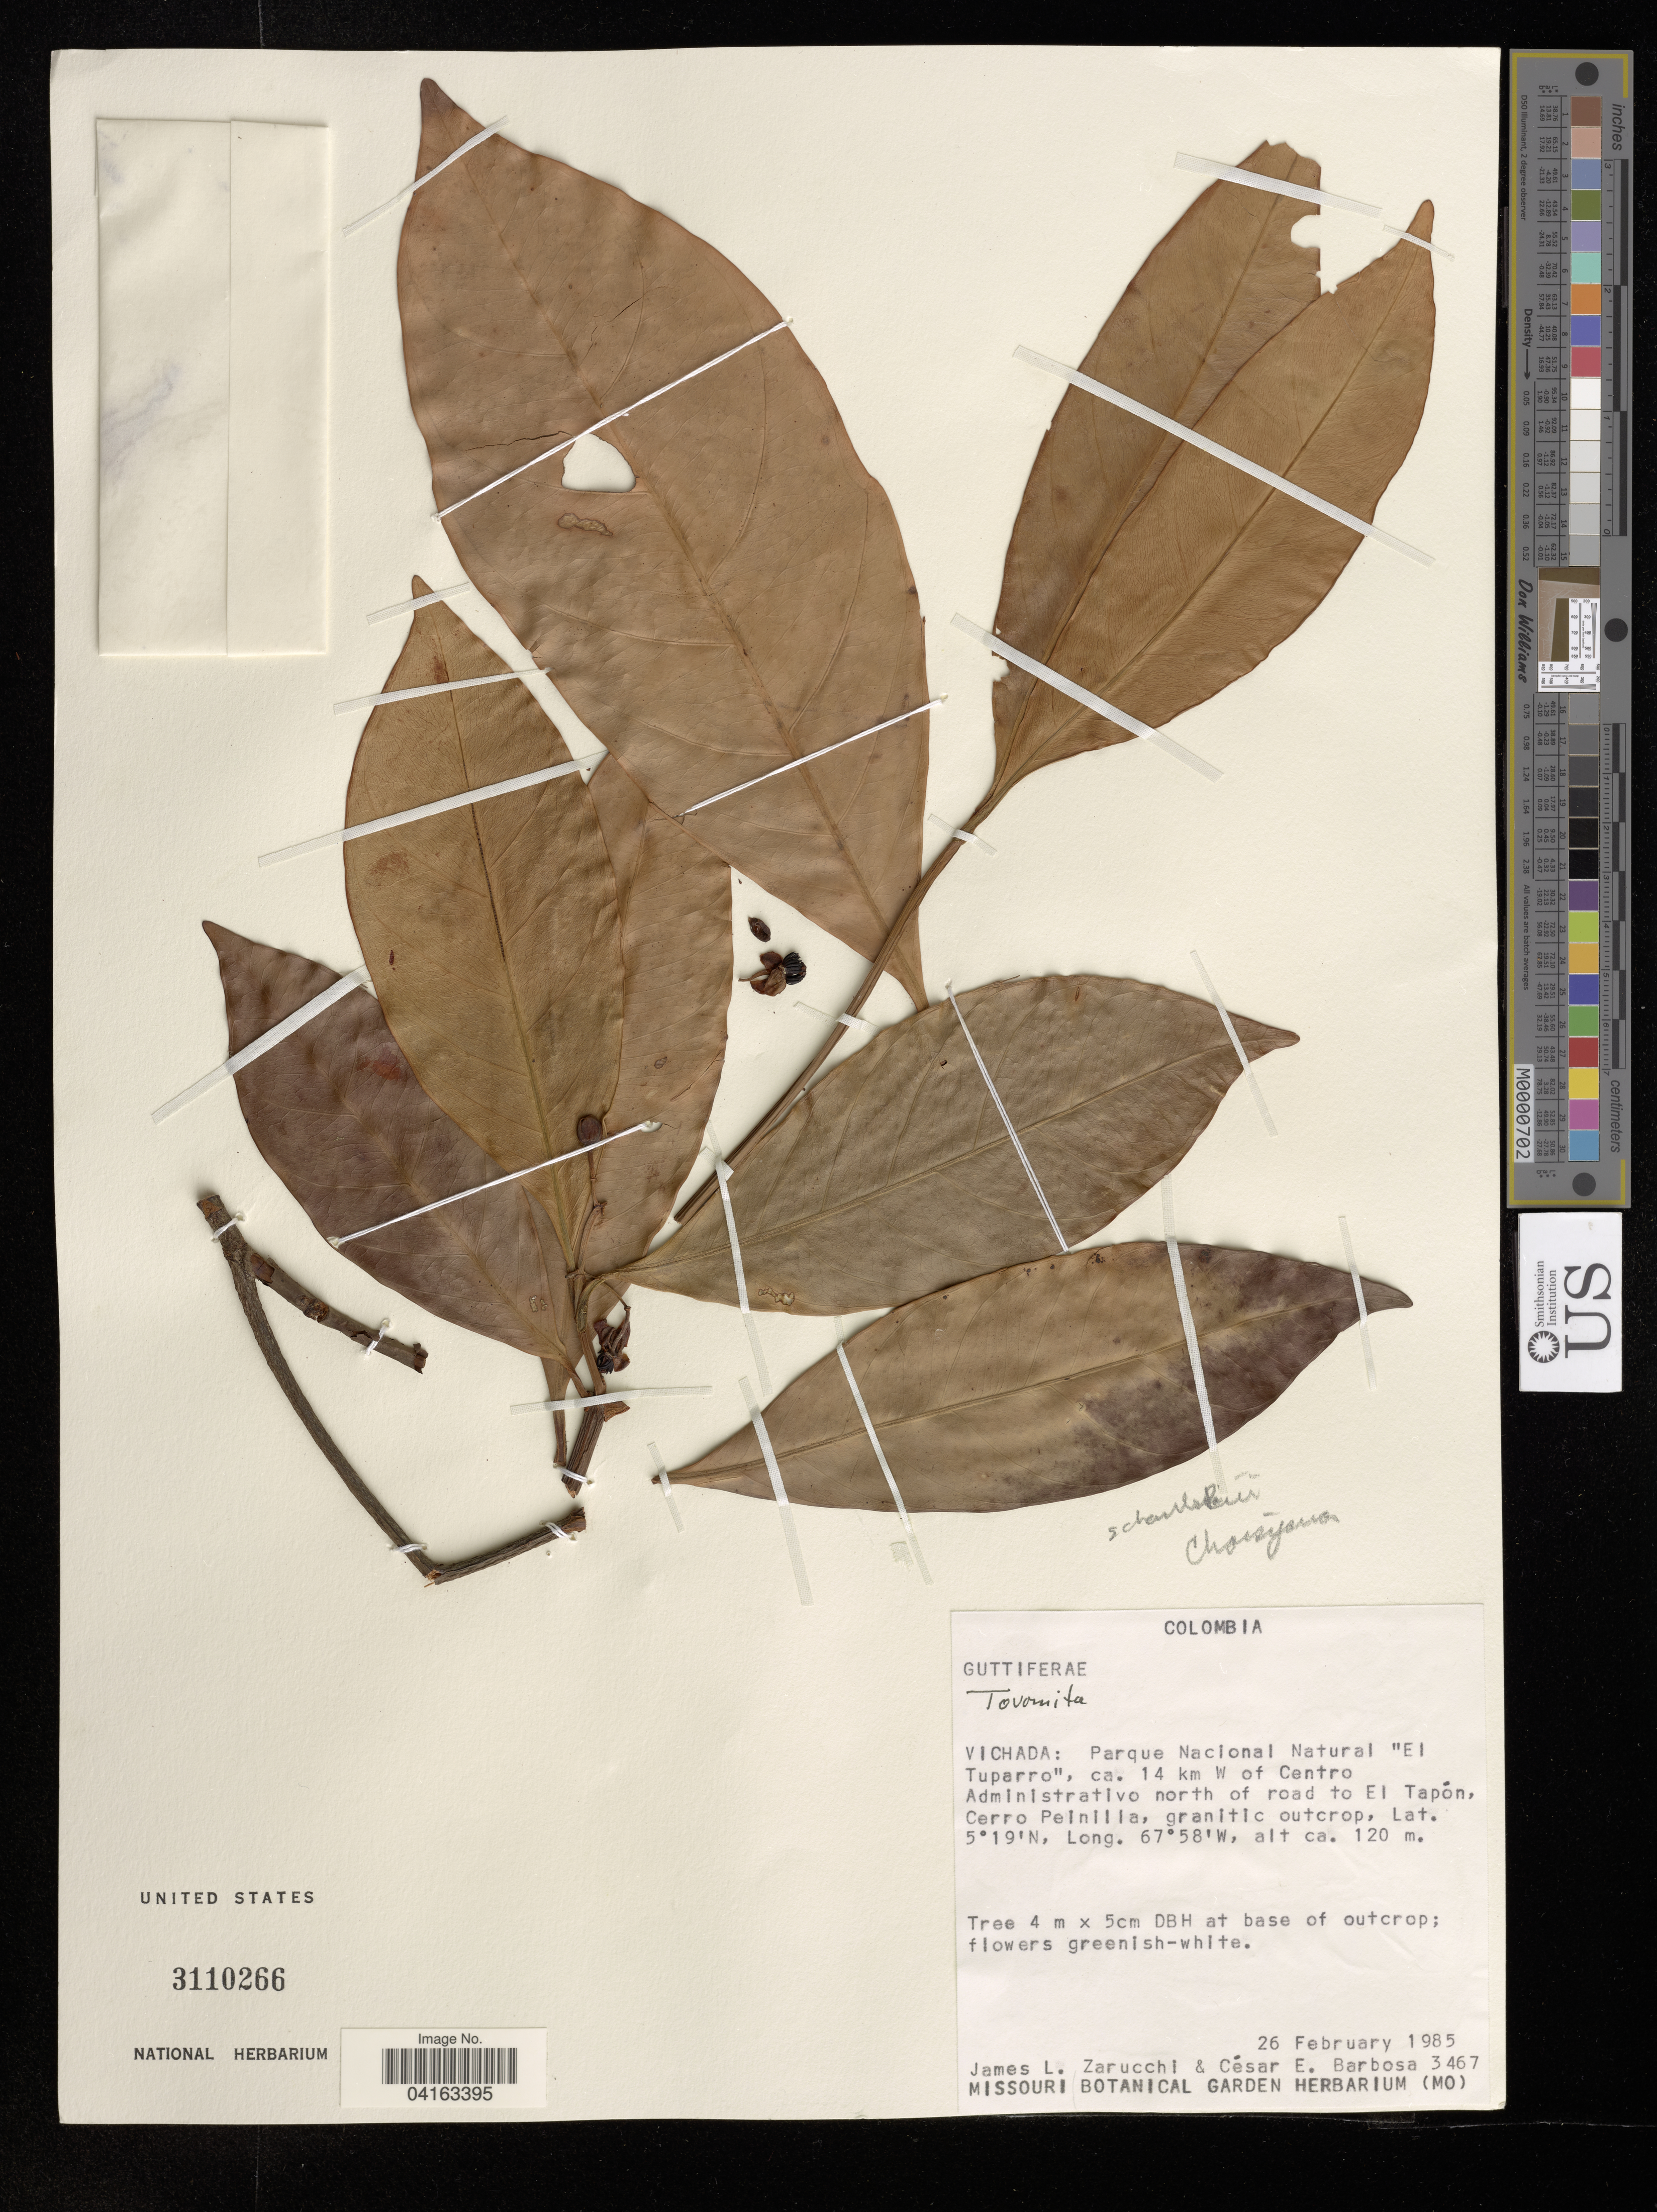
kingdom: Plantae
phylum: Tracheophyta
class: Magnoliopsida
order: Malpighiales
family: Clusiaceae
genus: Tovomita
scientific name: Tovomita sp.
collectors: J. L. Zarucchi & C. E. Barbosa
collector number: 3467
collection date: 1985-02-26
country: Colombia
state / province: Vichada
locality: Parque Nacional Naturel "El Tuparro", ca. 14 km W of Centro Administrativo north of road to El Tapón, Cerro Pelnilla, granitic outcrop.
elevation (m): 120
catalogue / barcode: US 3110266